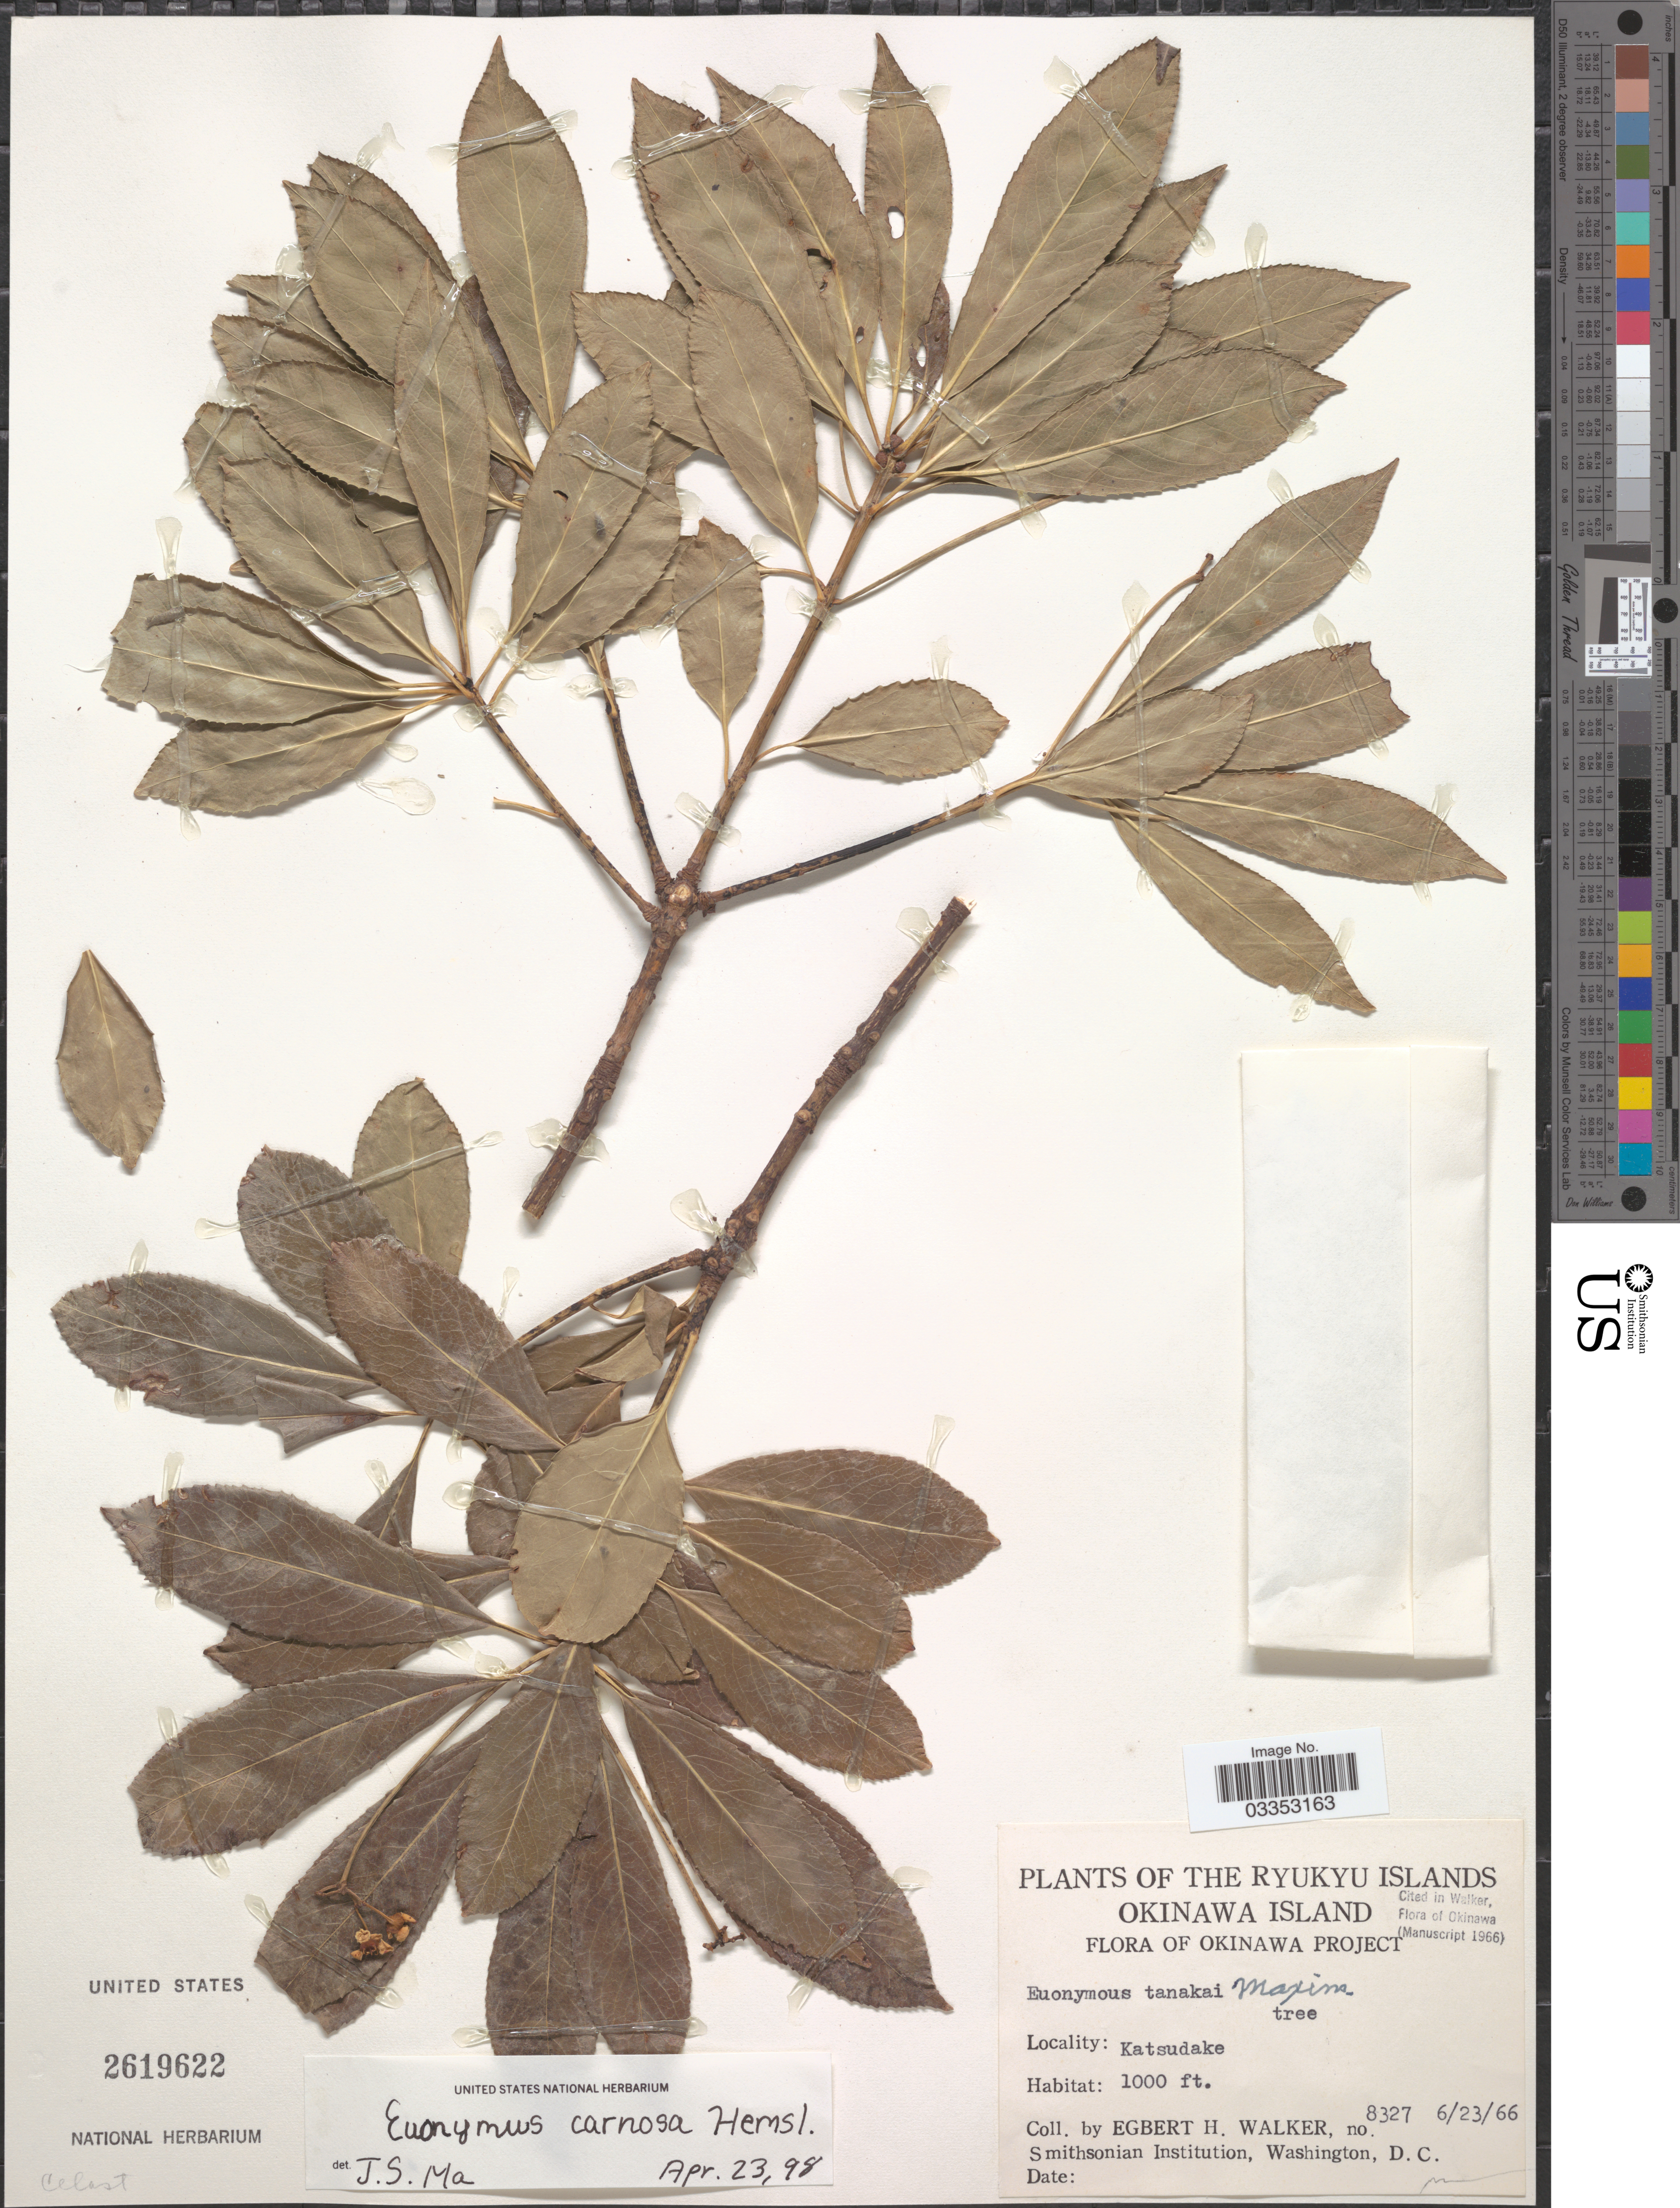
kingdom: Plantae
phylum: Tracheophyta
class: Magnoliopsida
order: Celastrales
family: Celastraceae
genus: Euonymus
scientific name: Euonymus carnosus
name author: Hemsl.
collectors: E. H. Walker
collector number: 8327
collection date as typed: Transcribed d/m/y: 23/6/66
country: Japan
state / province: Okinawa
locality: The Ryukyu Islands. Okinawa Island. Katsudake.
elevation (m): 305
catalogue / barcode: US 2619622